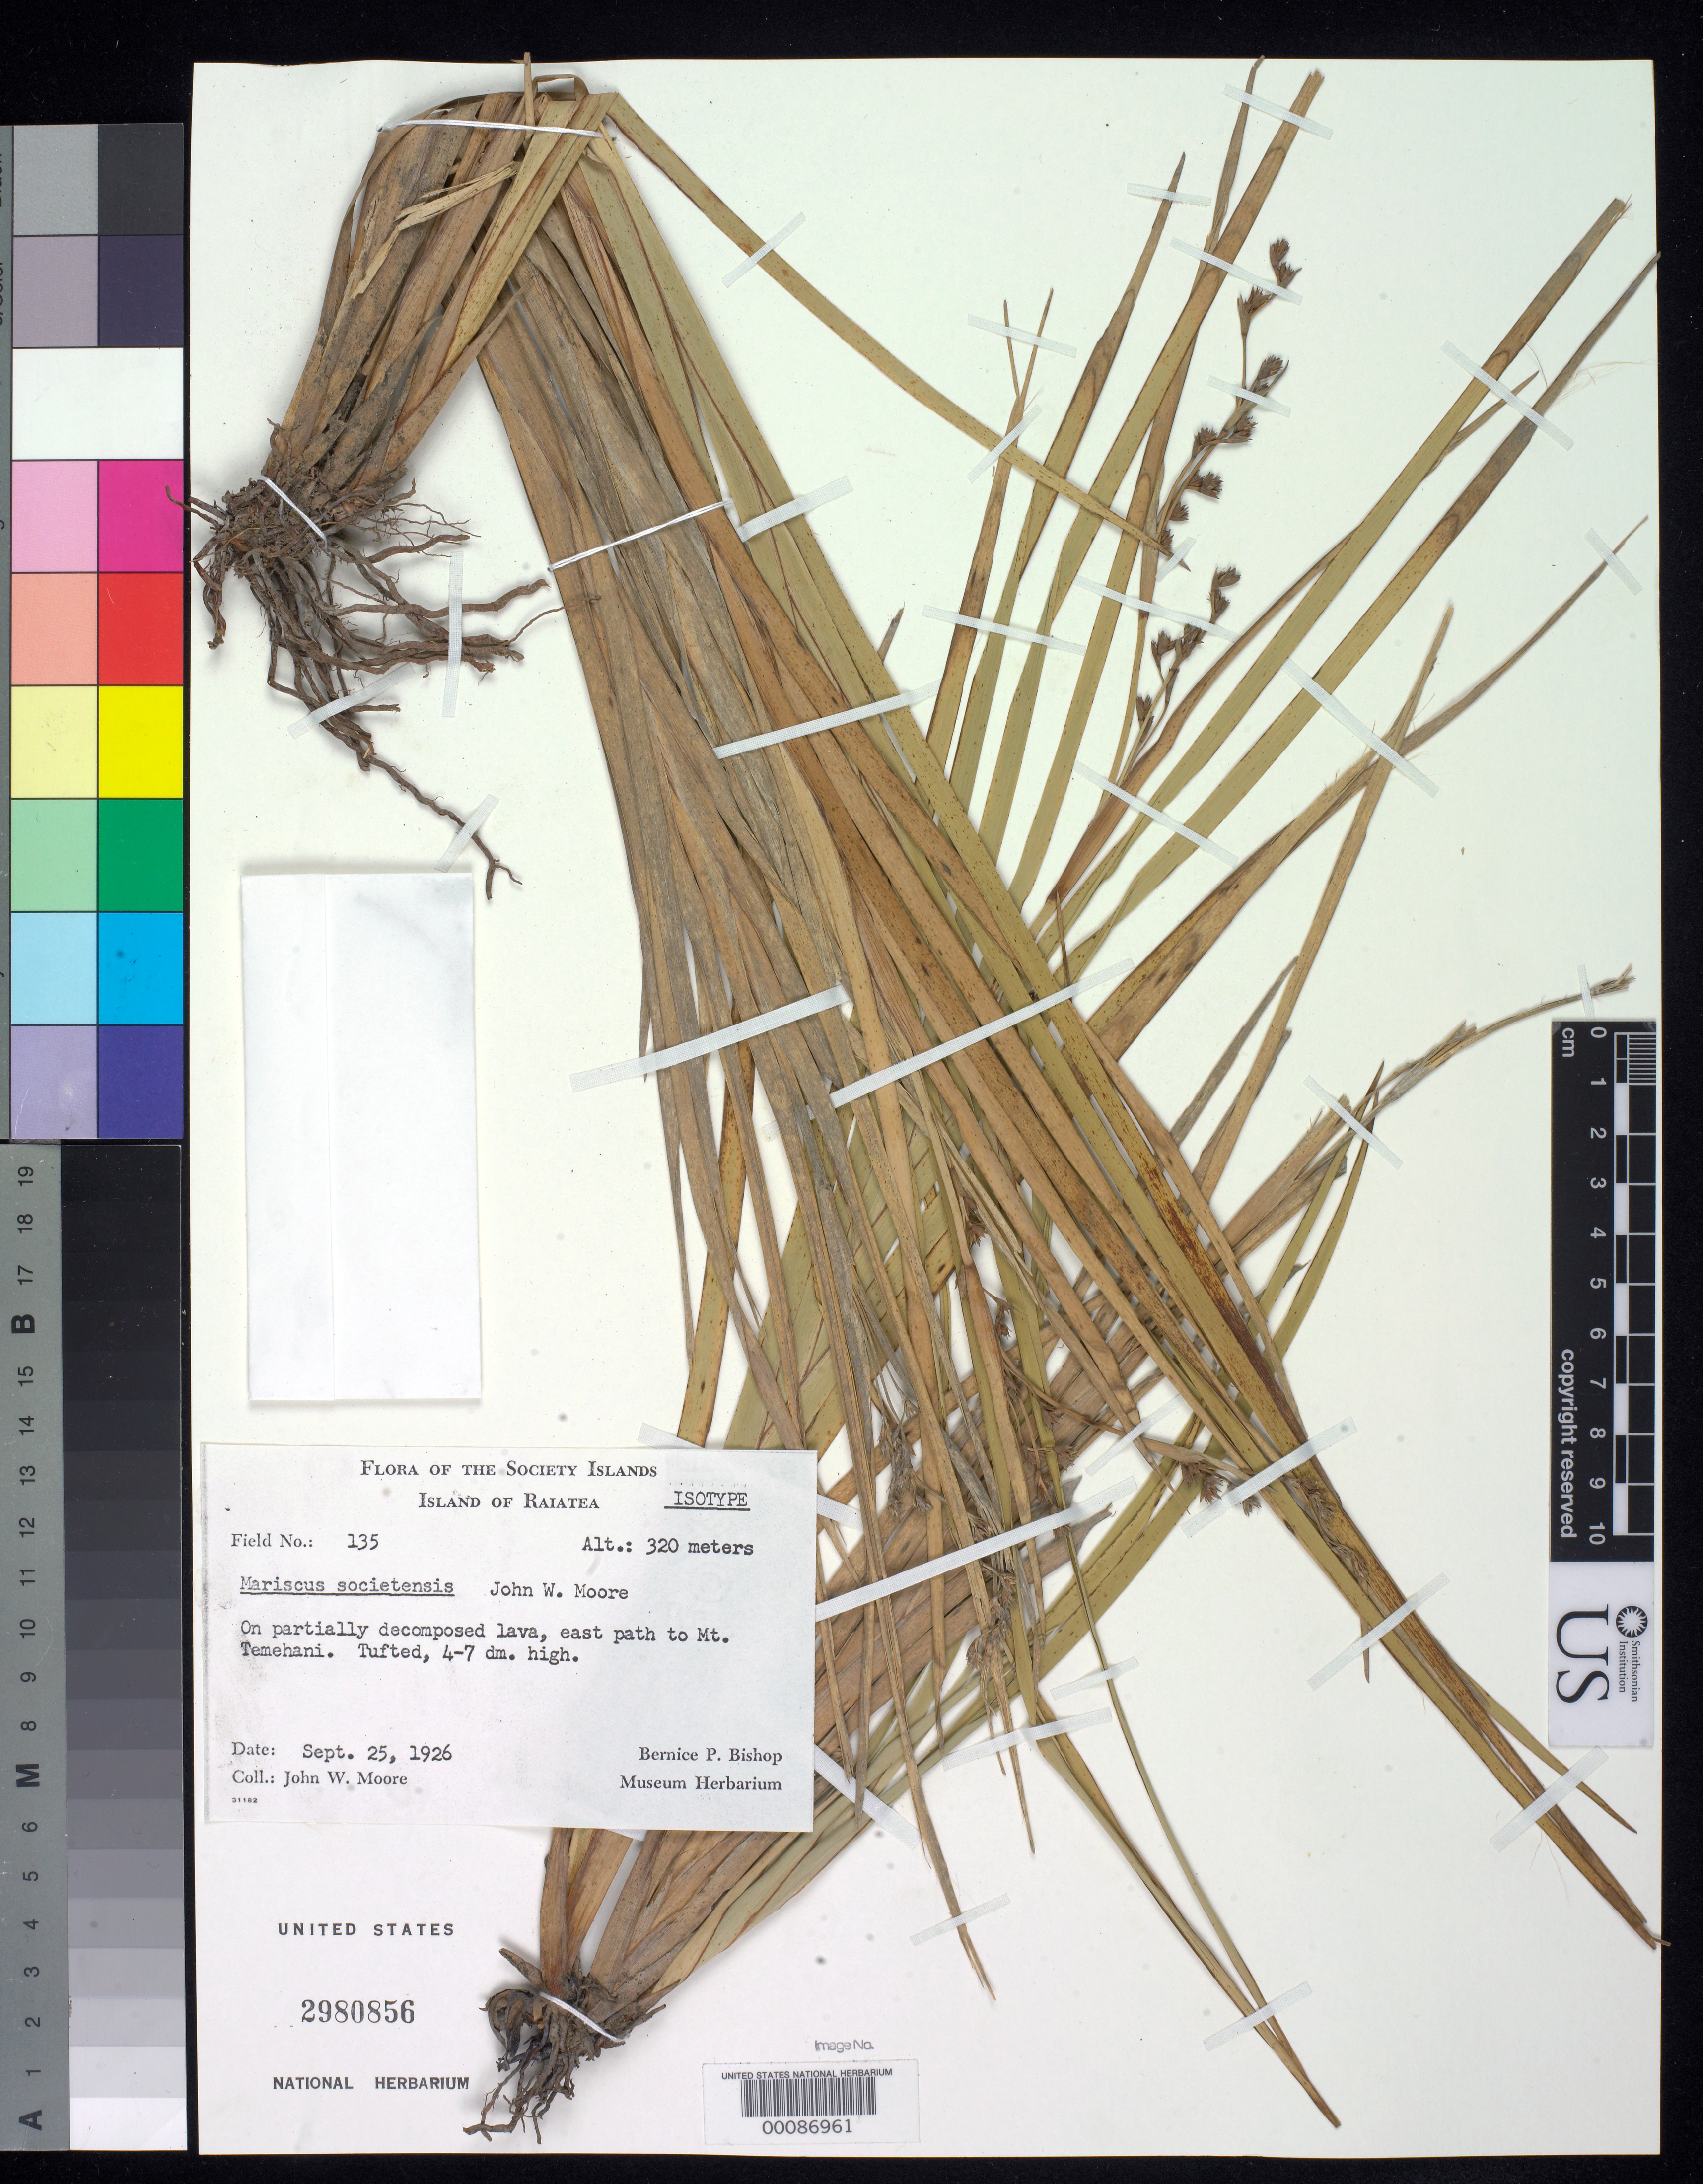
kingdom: Plantae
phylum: Tracheophyta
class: Liliopsida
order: Poales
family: Cyperaceae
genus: Mariscus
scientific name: Mariscus societensis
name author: J.W. Moore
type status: Isotype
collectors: J. W. Moore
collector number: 135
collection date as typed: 25 Sep 1926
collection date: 1926-09-25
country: French Polynesia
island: Raiatea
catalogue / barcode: US 2980856